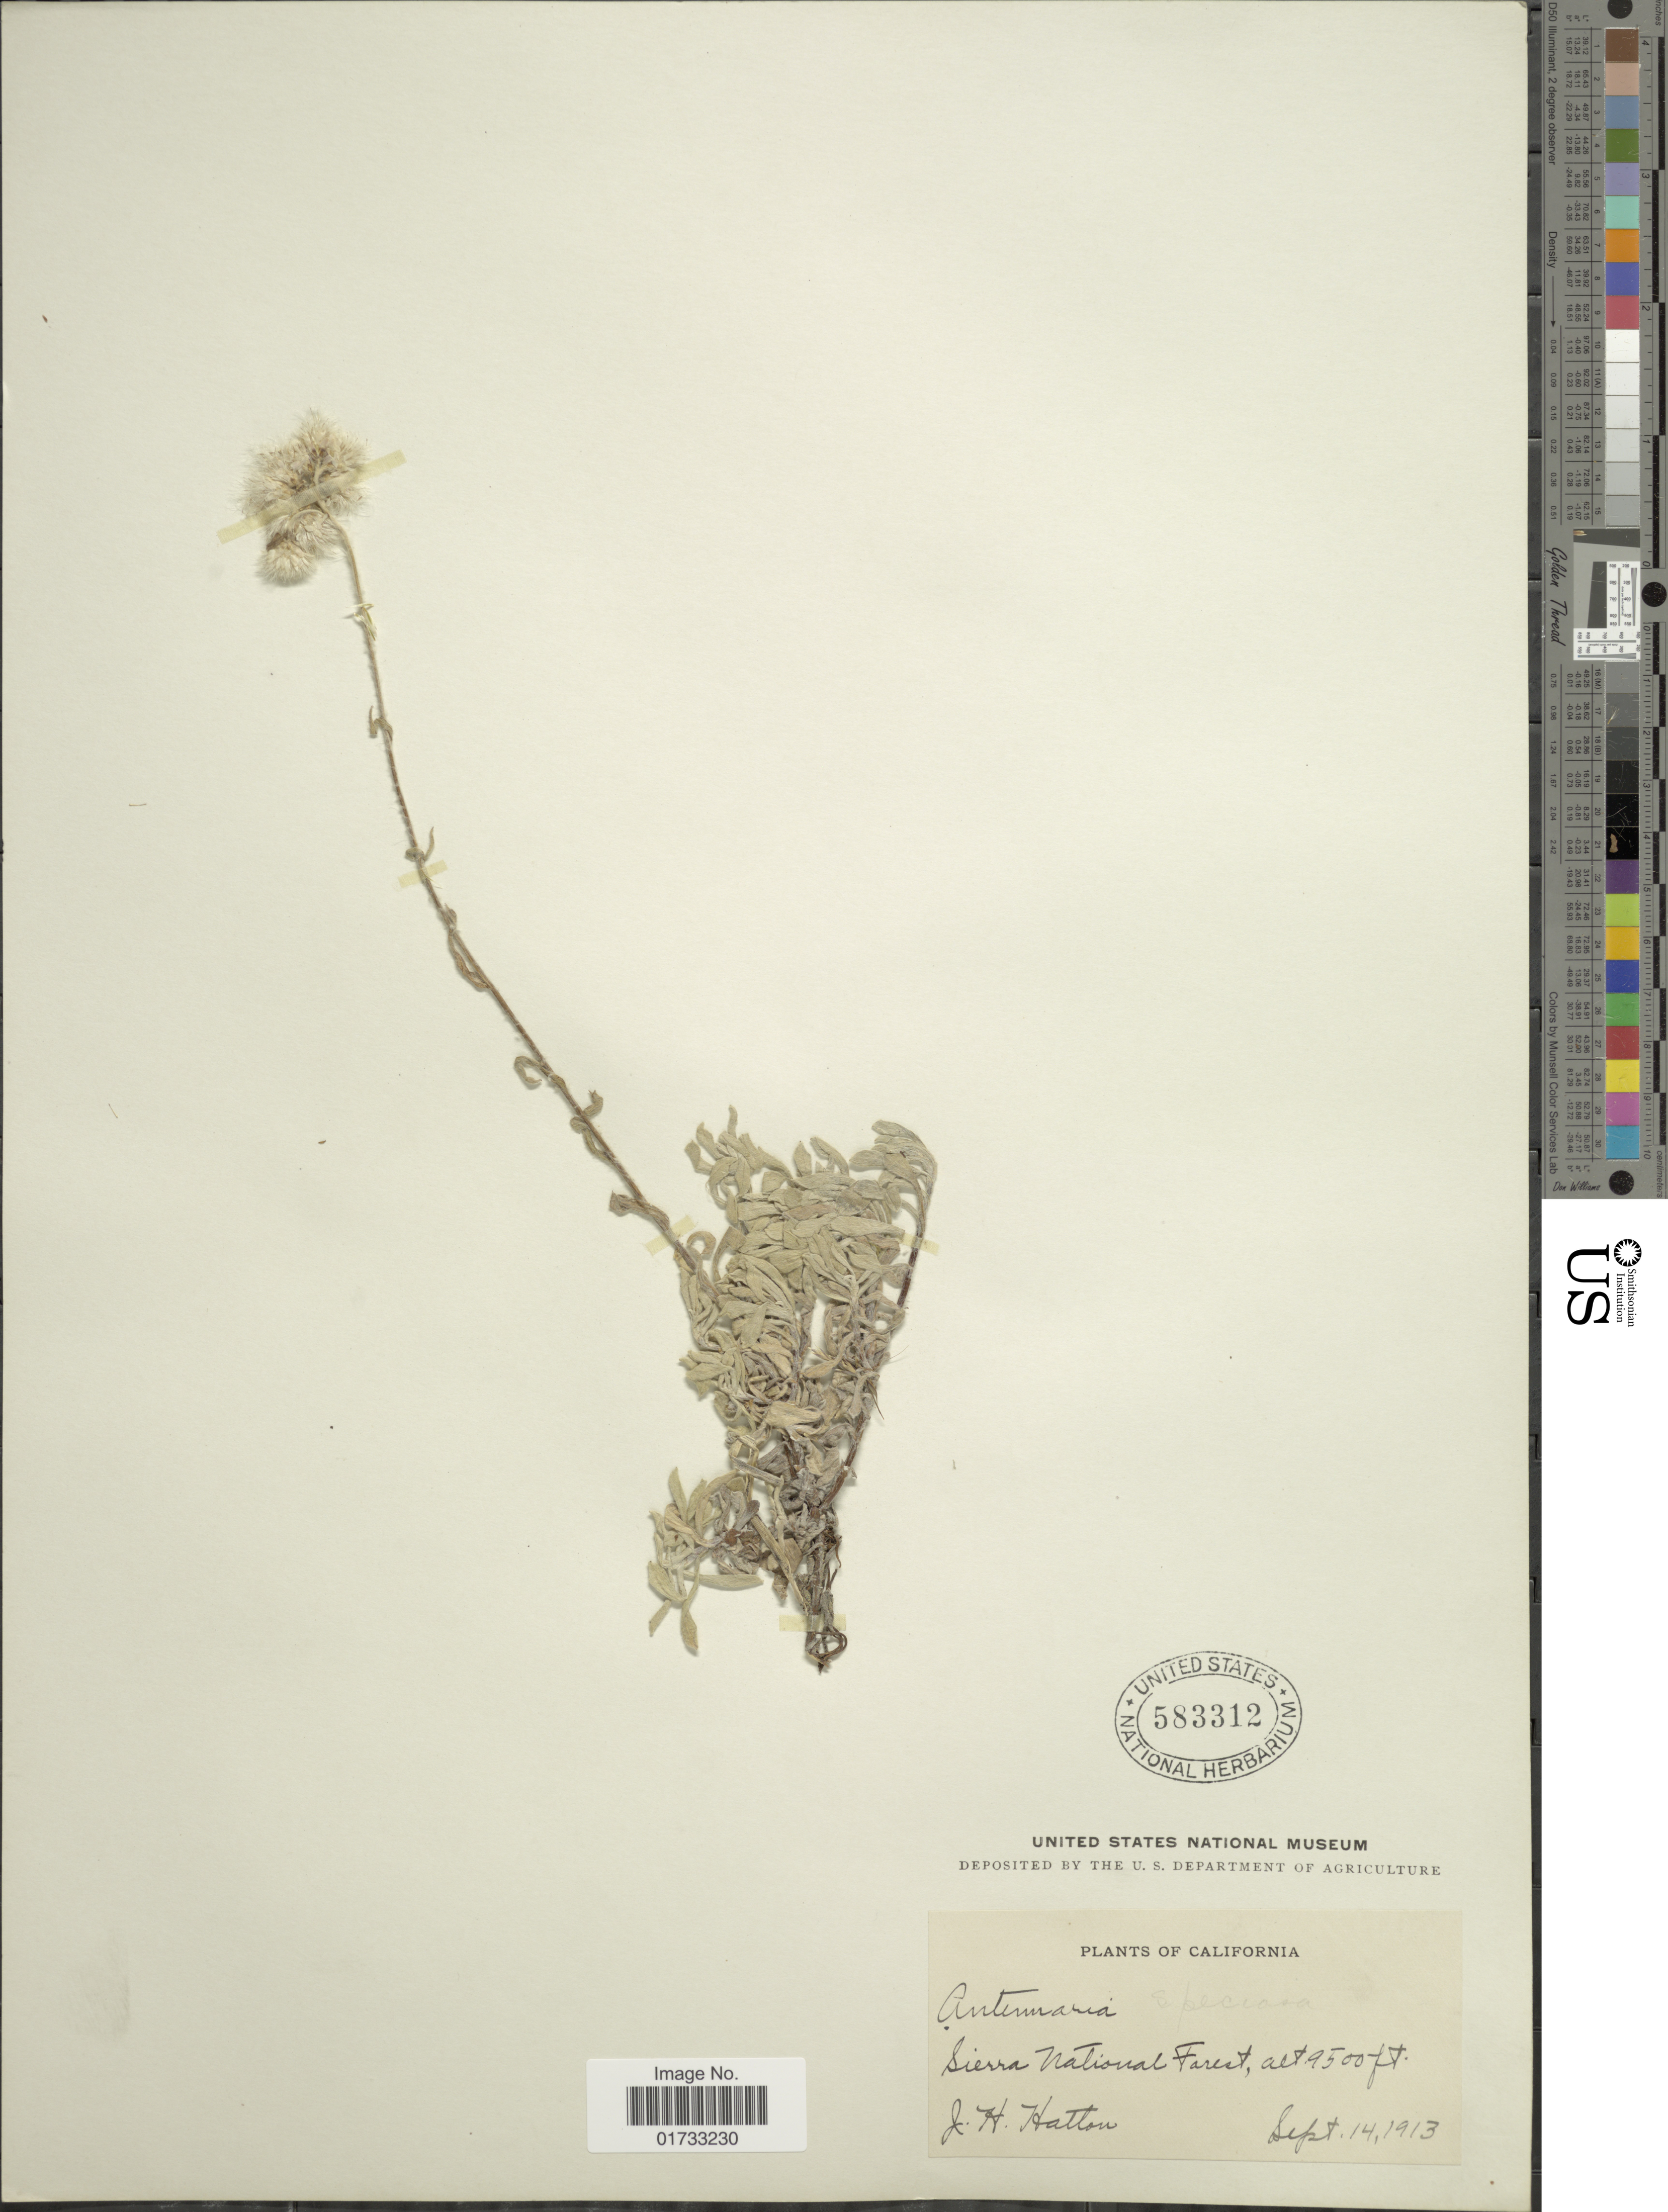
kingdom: Plantae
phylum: Tracheophyta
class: Magnoliopsida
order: Asterales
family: Asteraceae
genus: Antennaria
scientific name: Antennaria rosea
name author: Greene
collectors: J. Hatton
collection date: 1913-09-14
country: United States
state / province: California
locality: Sierra National Forest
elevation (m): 2896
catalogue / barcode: US 583312